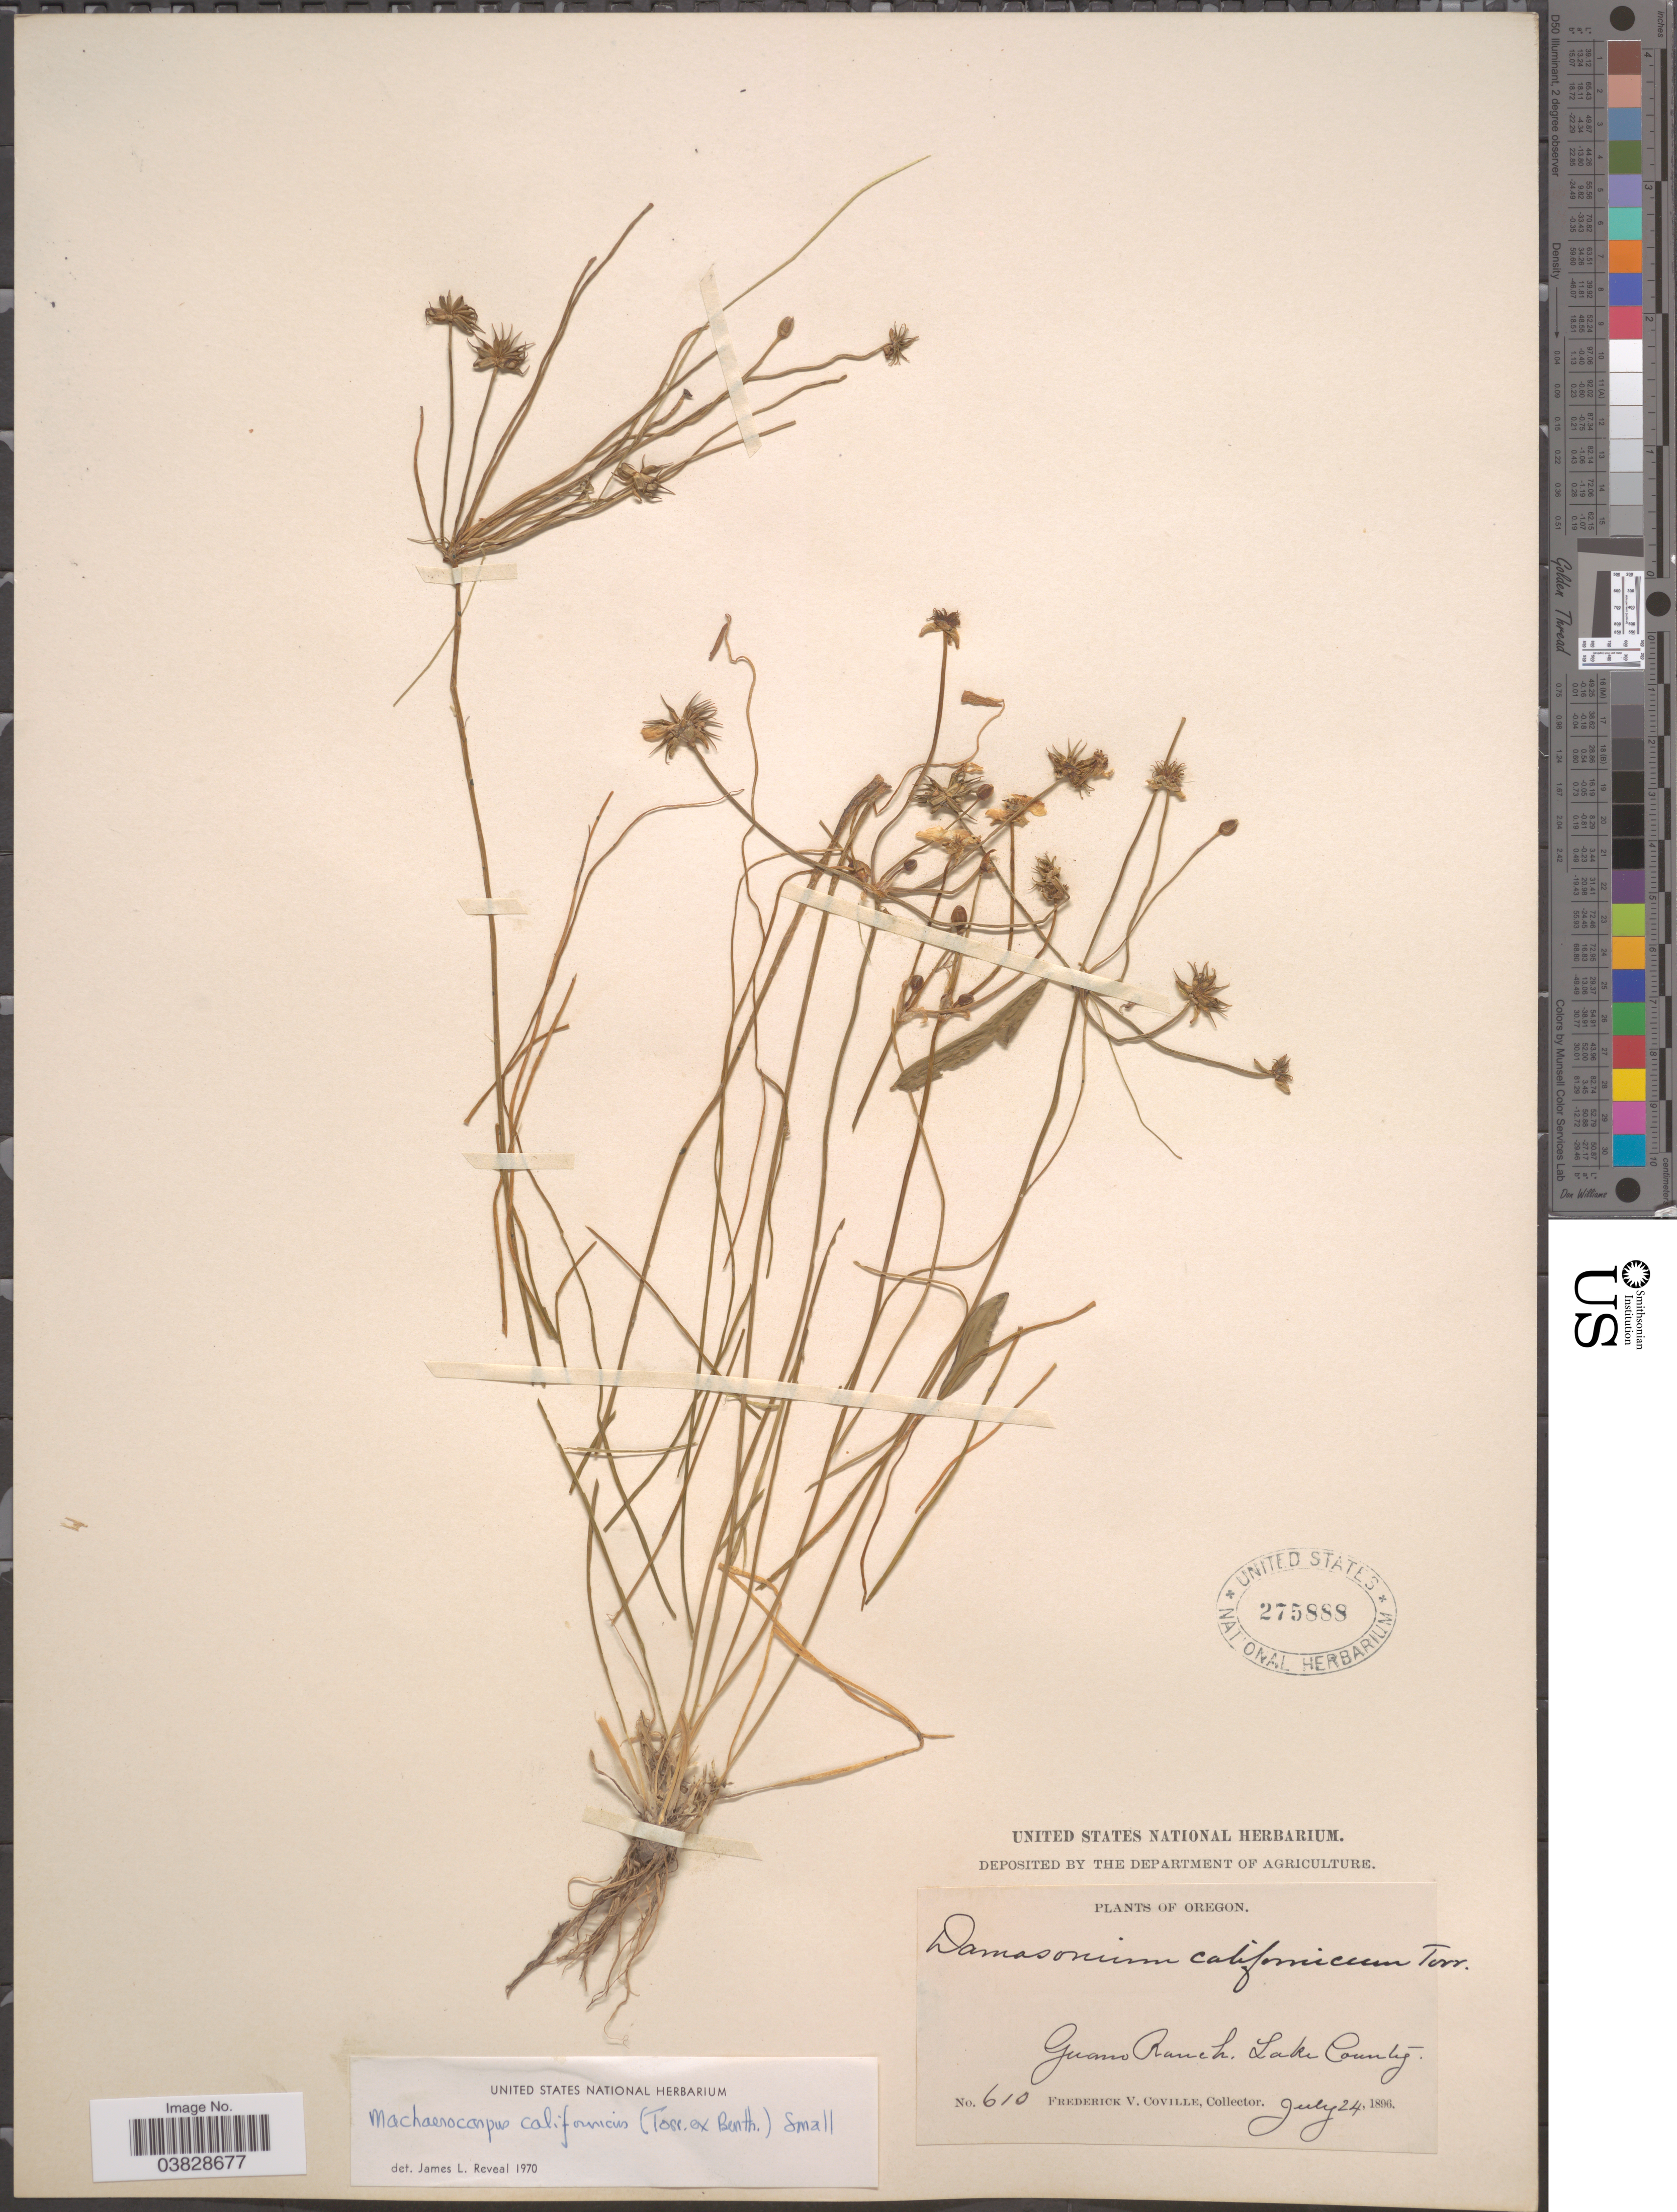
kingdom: Plantae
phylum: Tracheophyta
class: Liliopsida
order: Alismatales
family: Alismataceae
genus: Damasonium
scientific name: Damasonium californicum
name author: Torr.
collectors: F. V. Coville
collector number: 610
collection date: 1896-07-24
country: United States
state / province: Oregon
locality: Guano Ranch. Lake County.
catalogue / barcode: US 275888